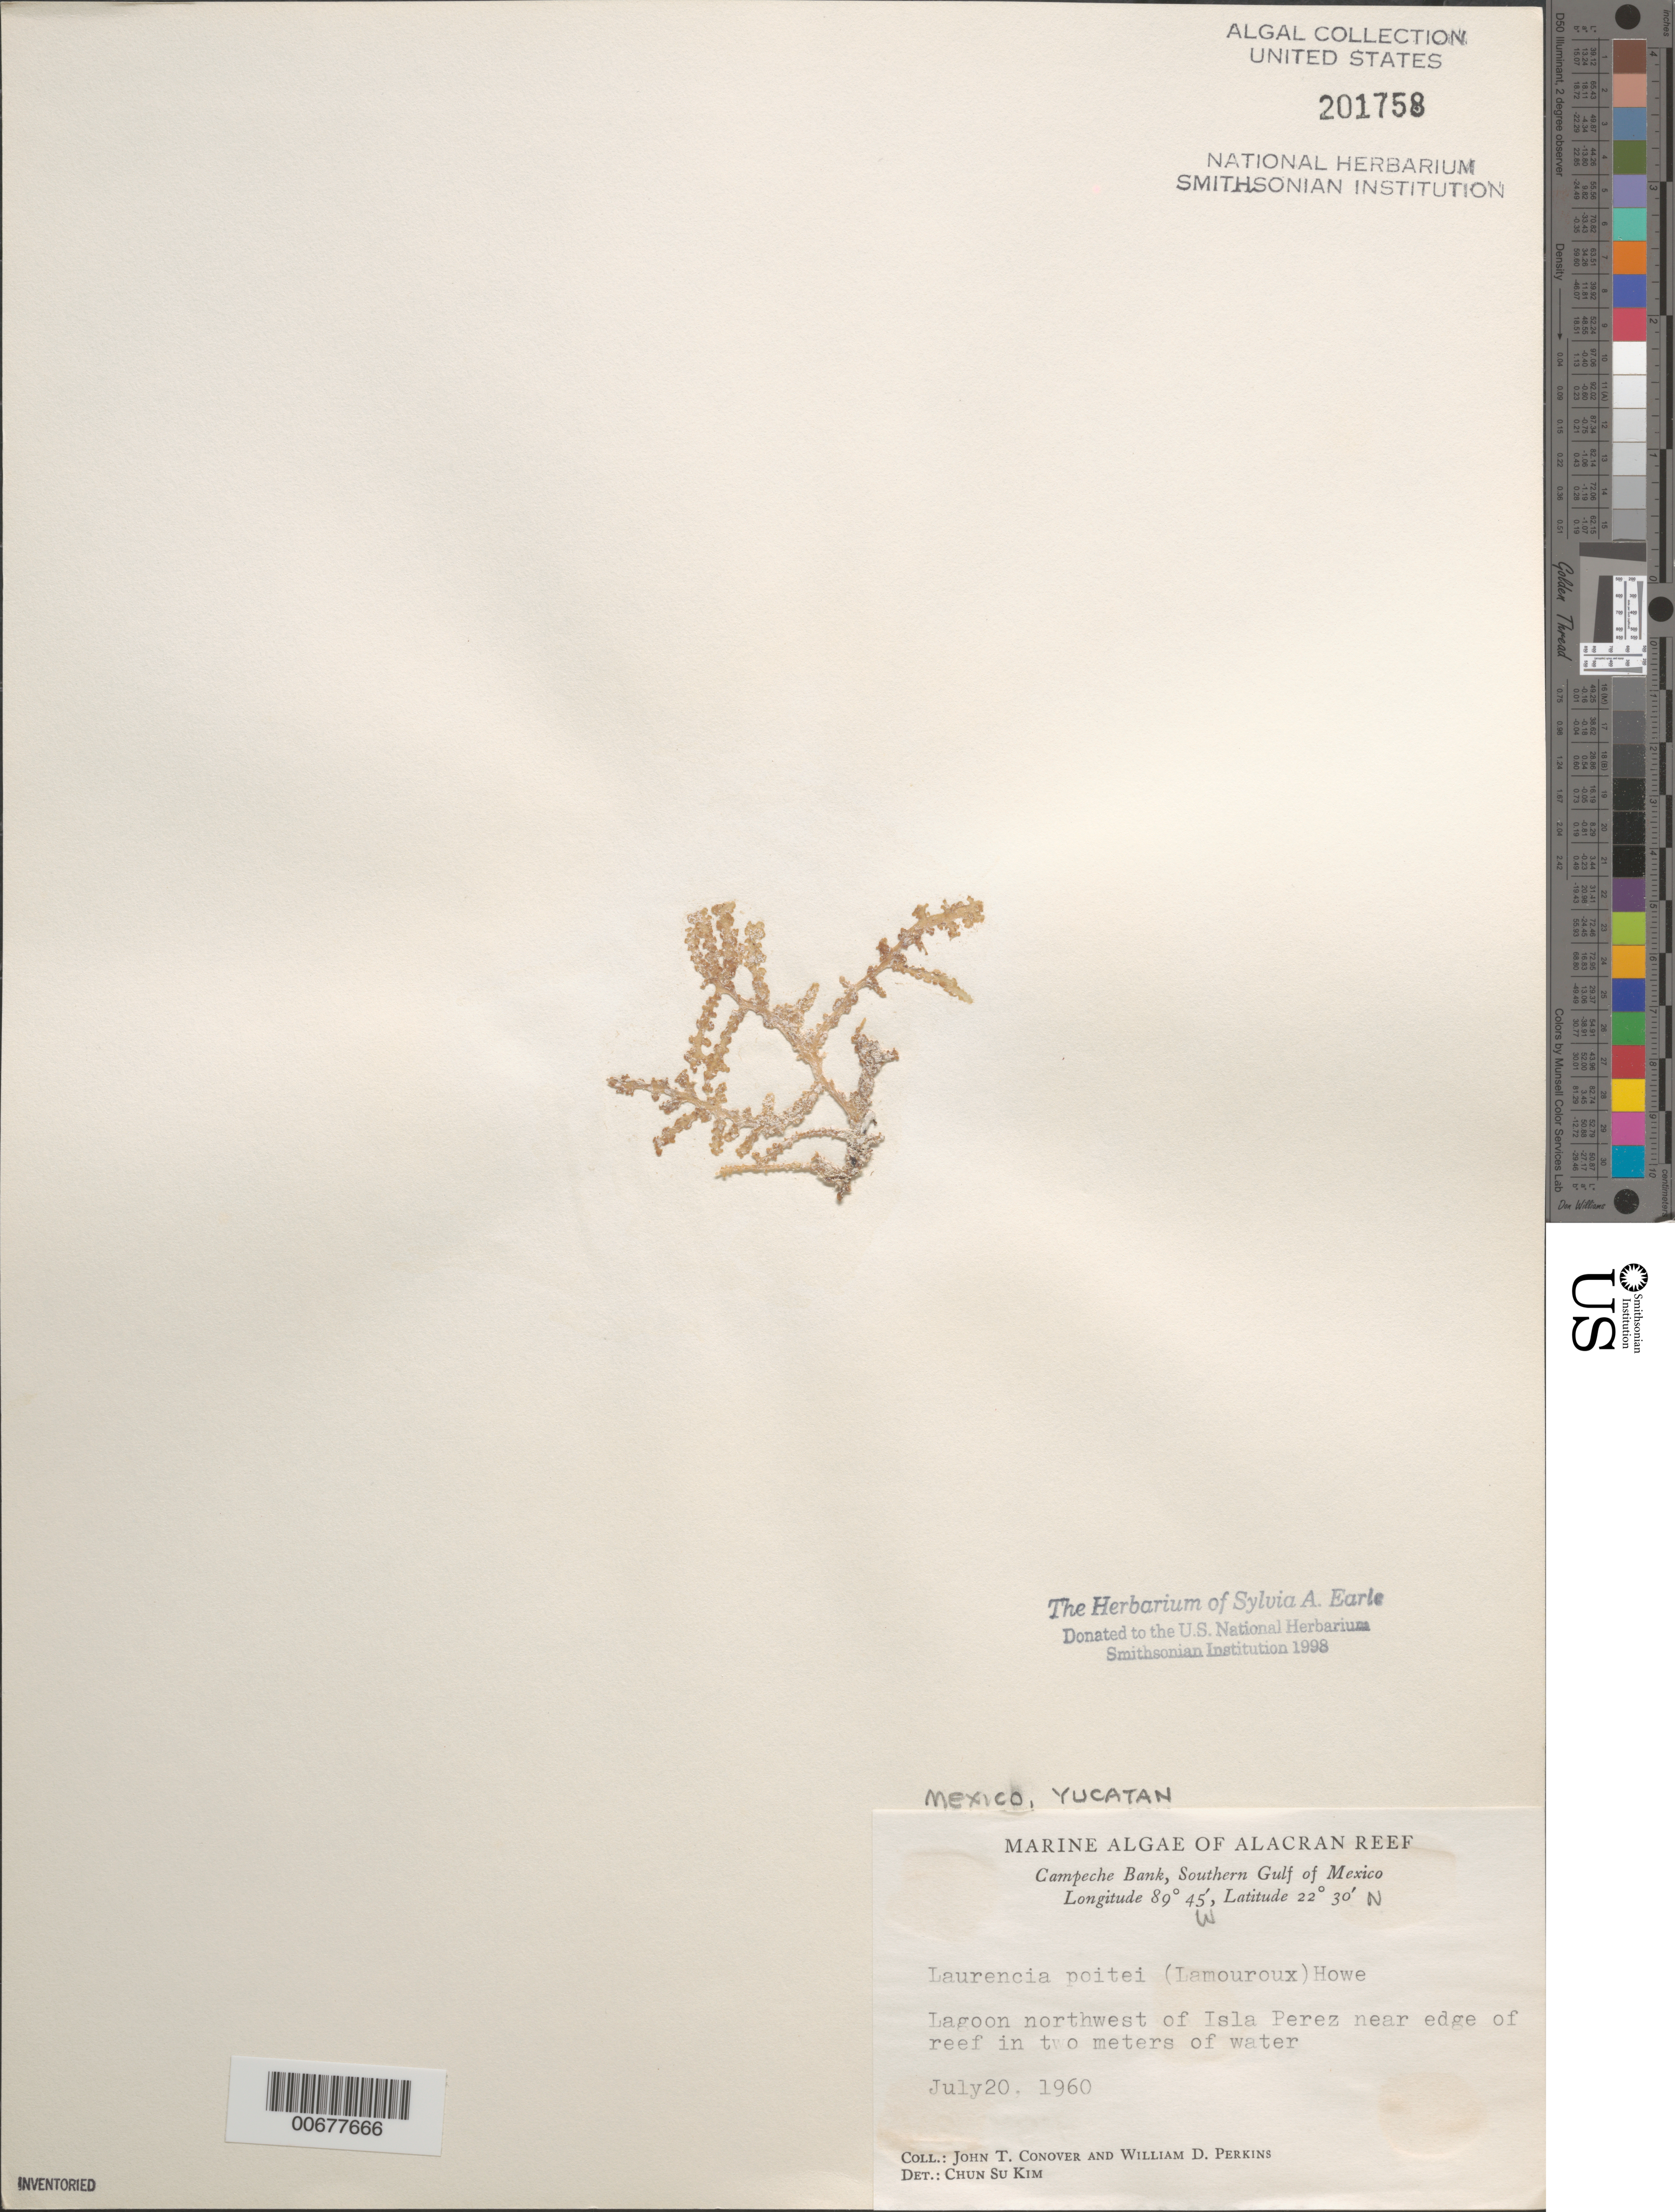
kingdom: Plantae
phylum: Rhodophyta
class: Florideophyceae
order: Ceramiales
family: Rhodomelaceae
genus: Yuzurua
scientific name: Yuzurua poiteaui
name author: (J.V.Lamouroux) Martin-Lescanne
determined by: Brooks, B. L., (BOT), Smithsonian Institution - National Museum of Natural History (UNITED STATES)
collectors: J. T. Conover & W. D. Perkins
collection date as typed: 20 Jul 1960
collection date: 1960-07-20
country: Mexico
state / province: Yucatan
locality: Alacran Reef, lagoon northwest of Isla Perez, Campeche Bank, southern Gulf of Mexico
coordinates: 22 30' N, 89 45' W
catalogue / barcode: US 201758